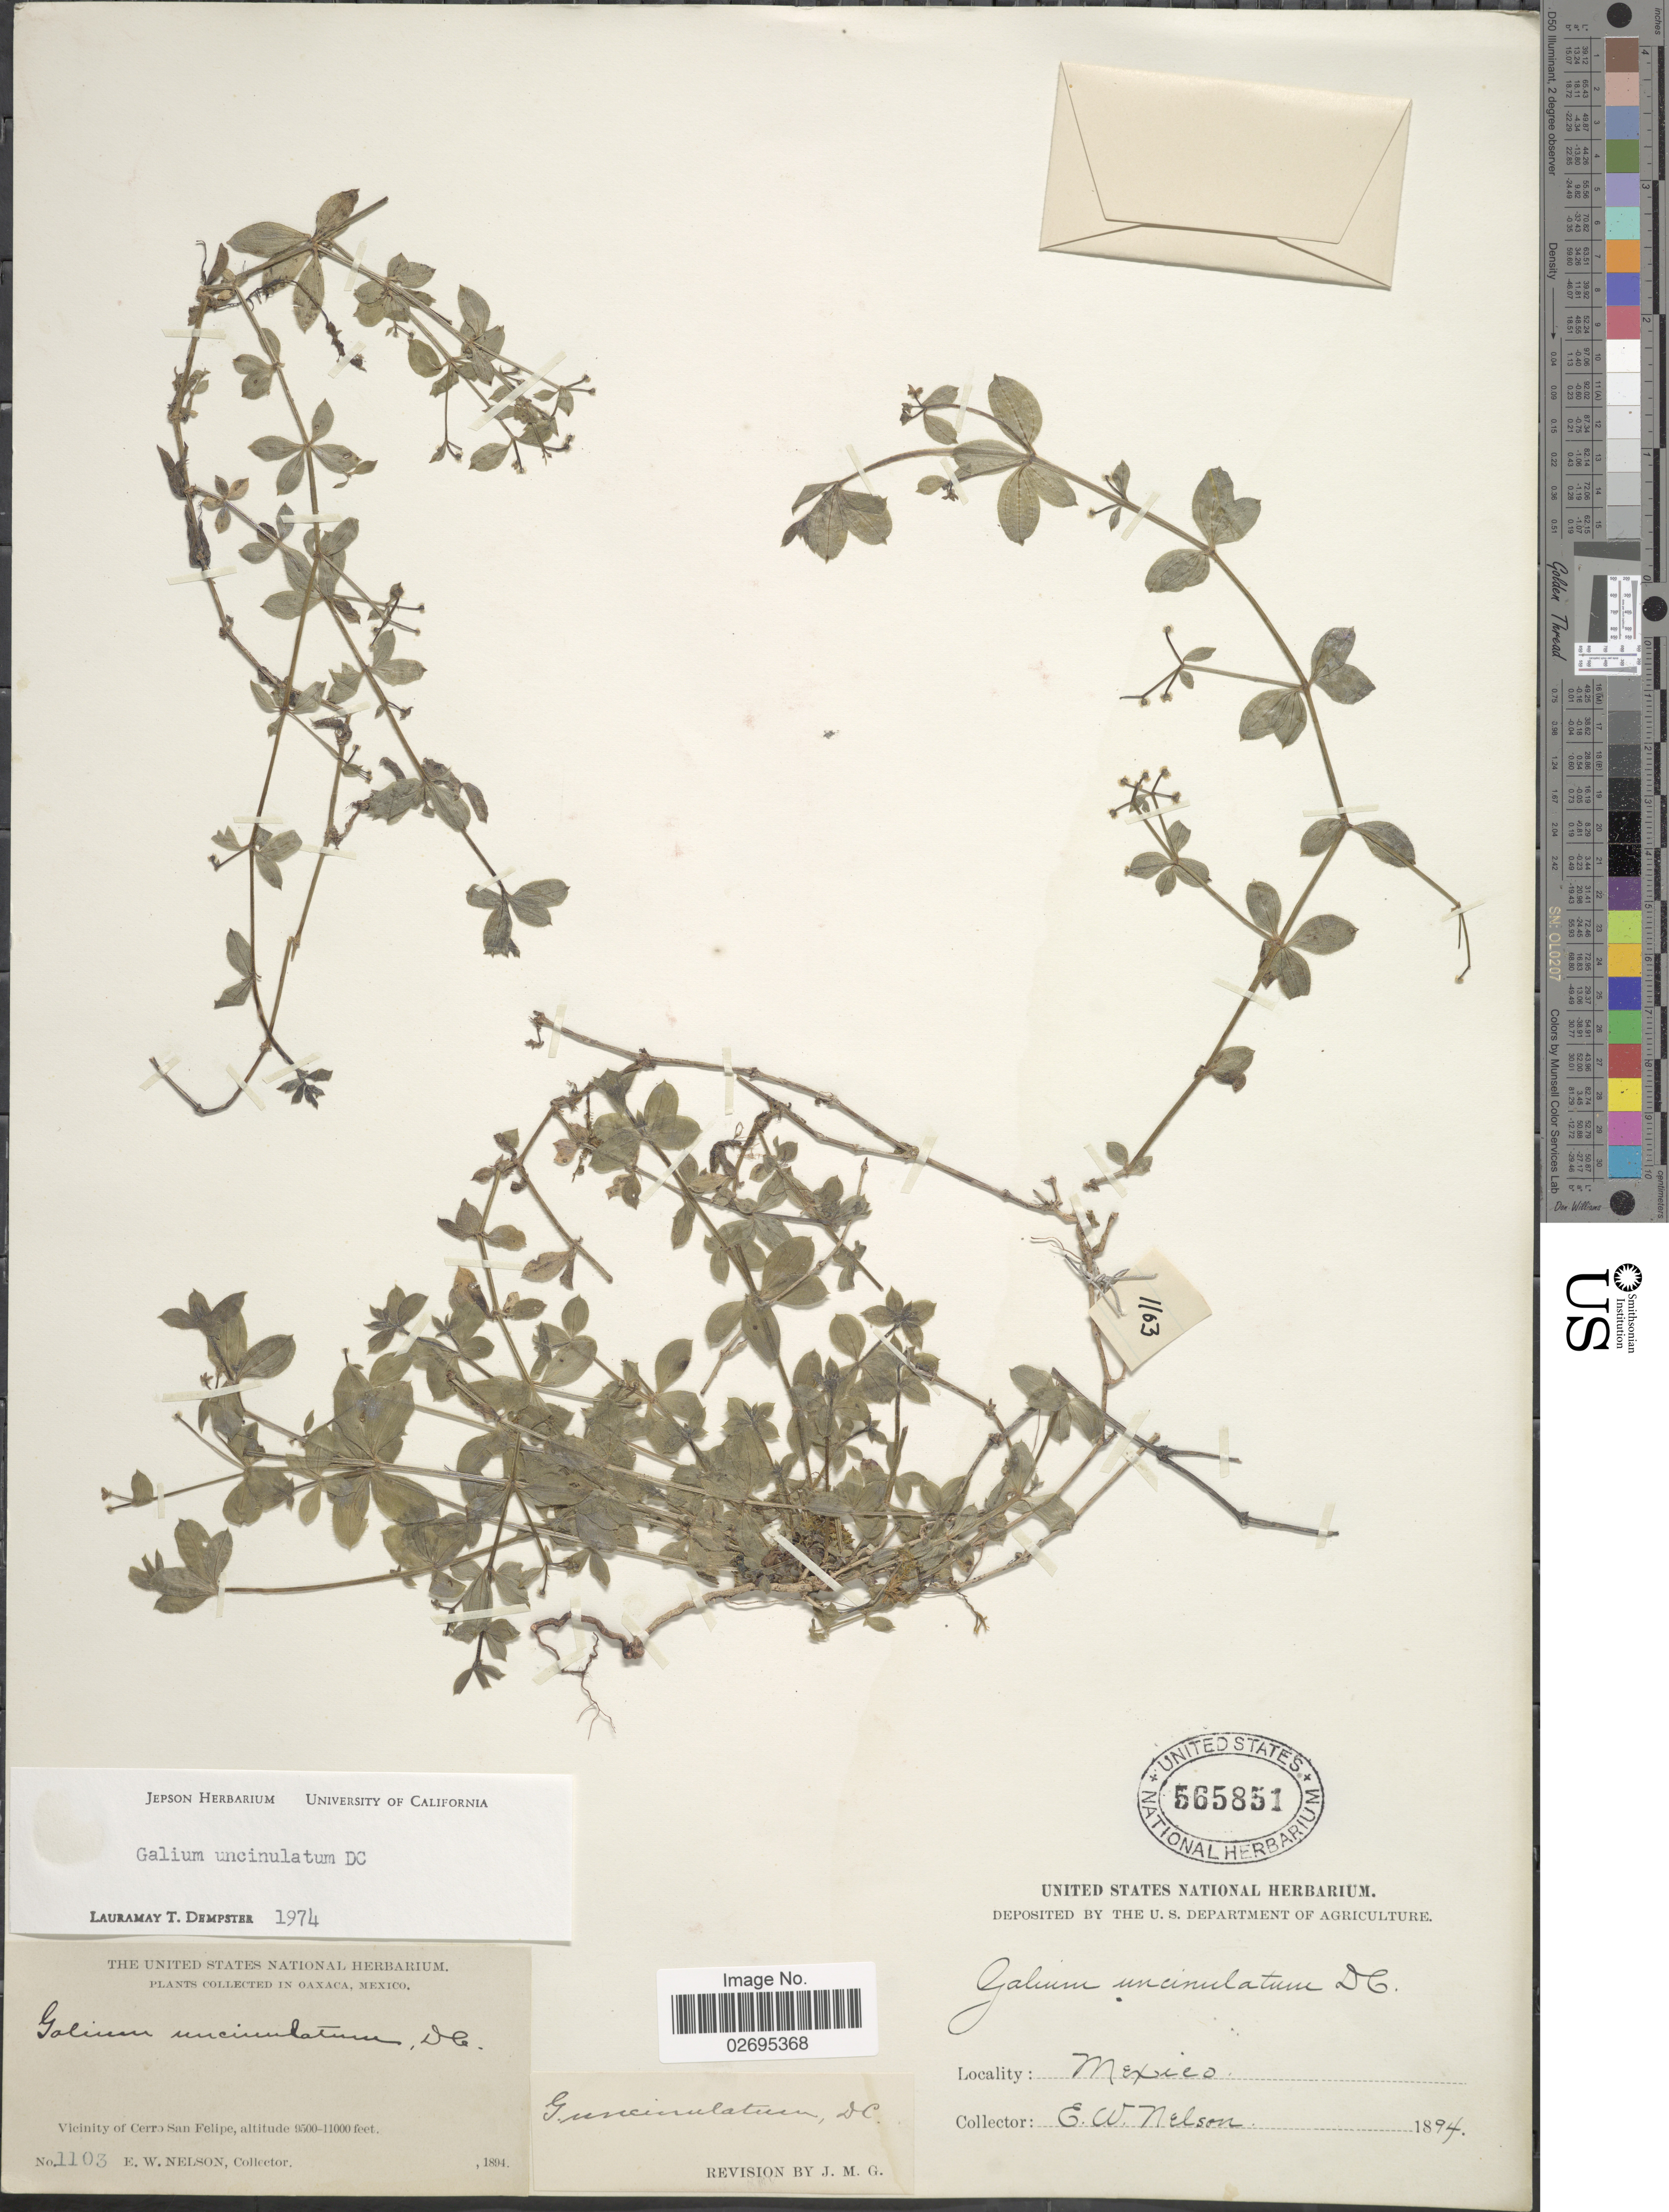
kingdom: Plantae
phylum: Tracheophyta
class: Magnoliopsida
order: Gentianales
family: Rubiaceae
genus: Galium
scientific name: Galium uncinulatum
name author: DC.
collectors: E. W. Nelson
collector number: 1103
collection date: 1894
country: Mexico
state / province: Oaxaca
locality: Vicinity of Cerro San Felipe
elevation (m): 2896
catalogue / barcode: US 565851